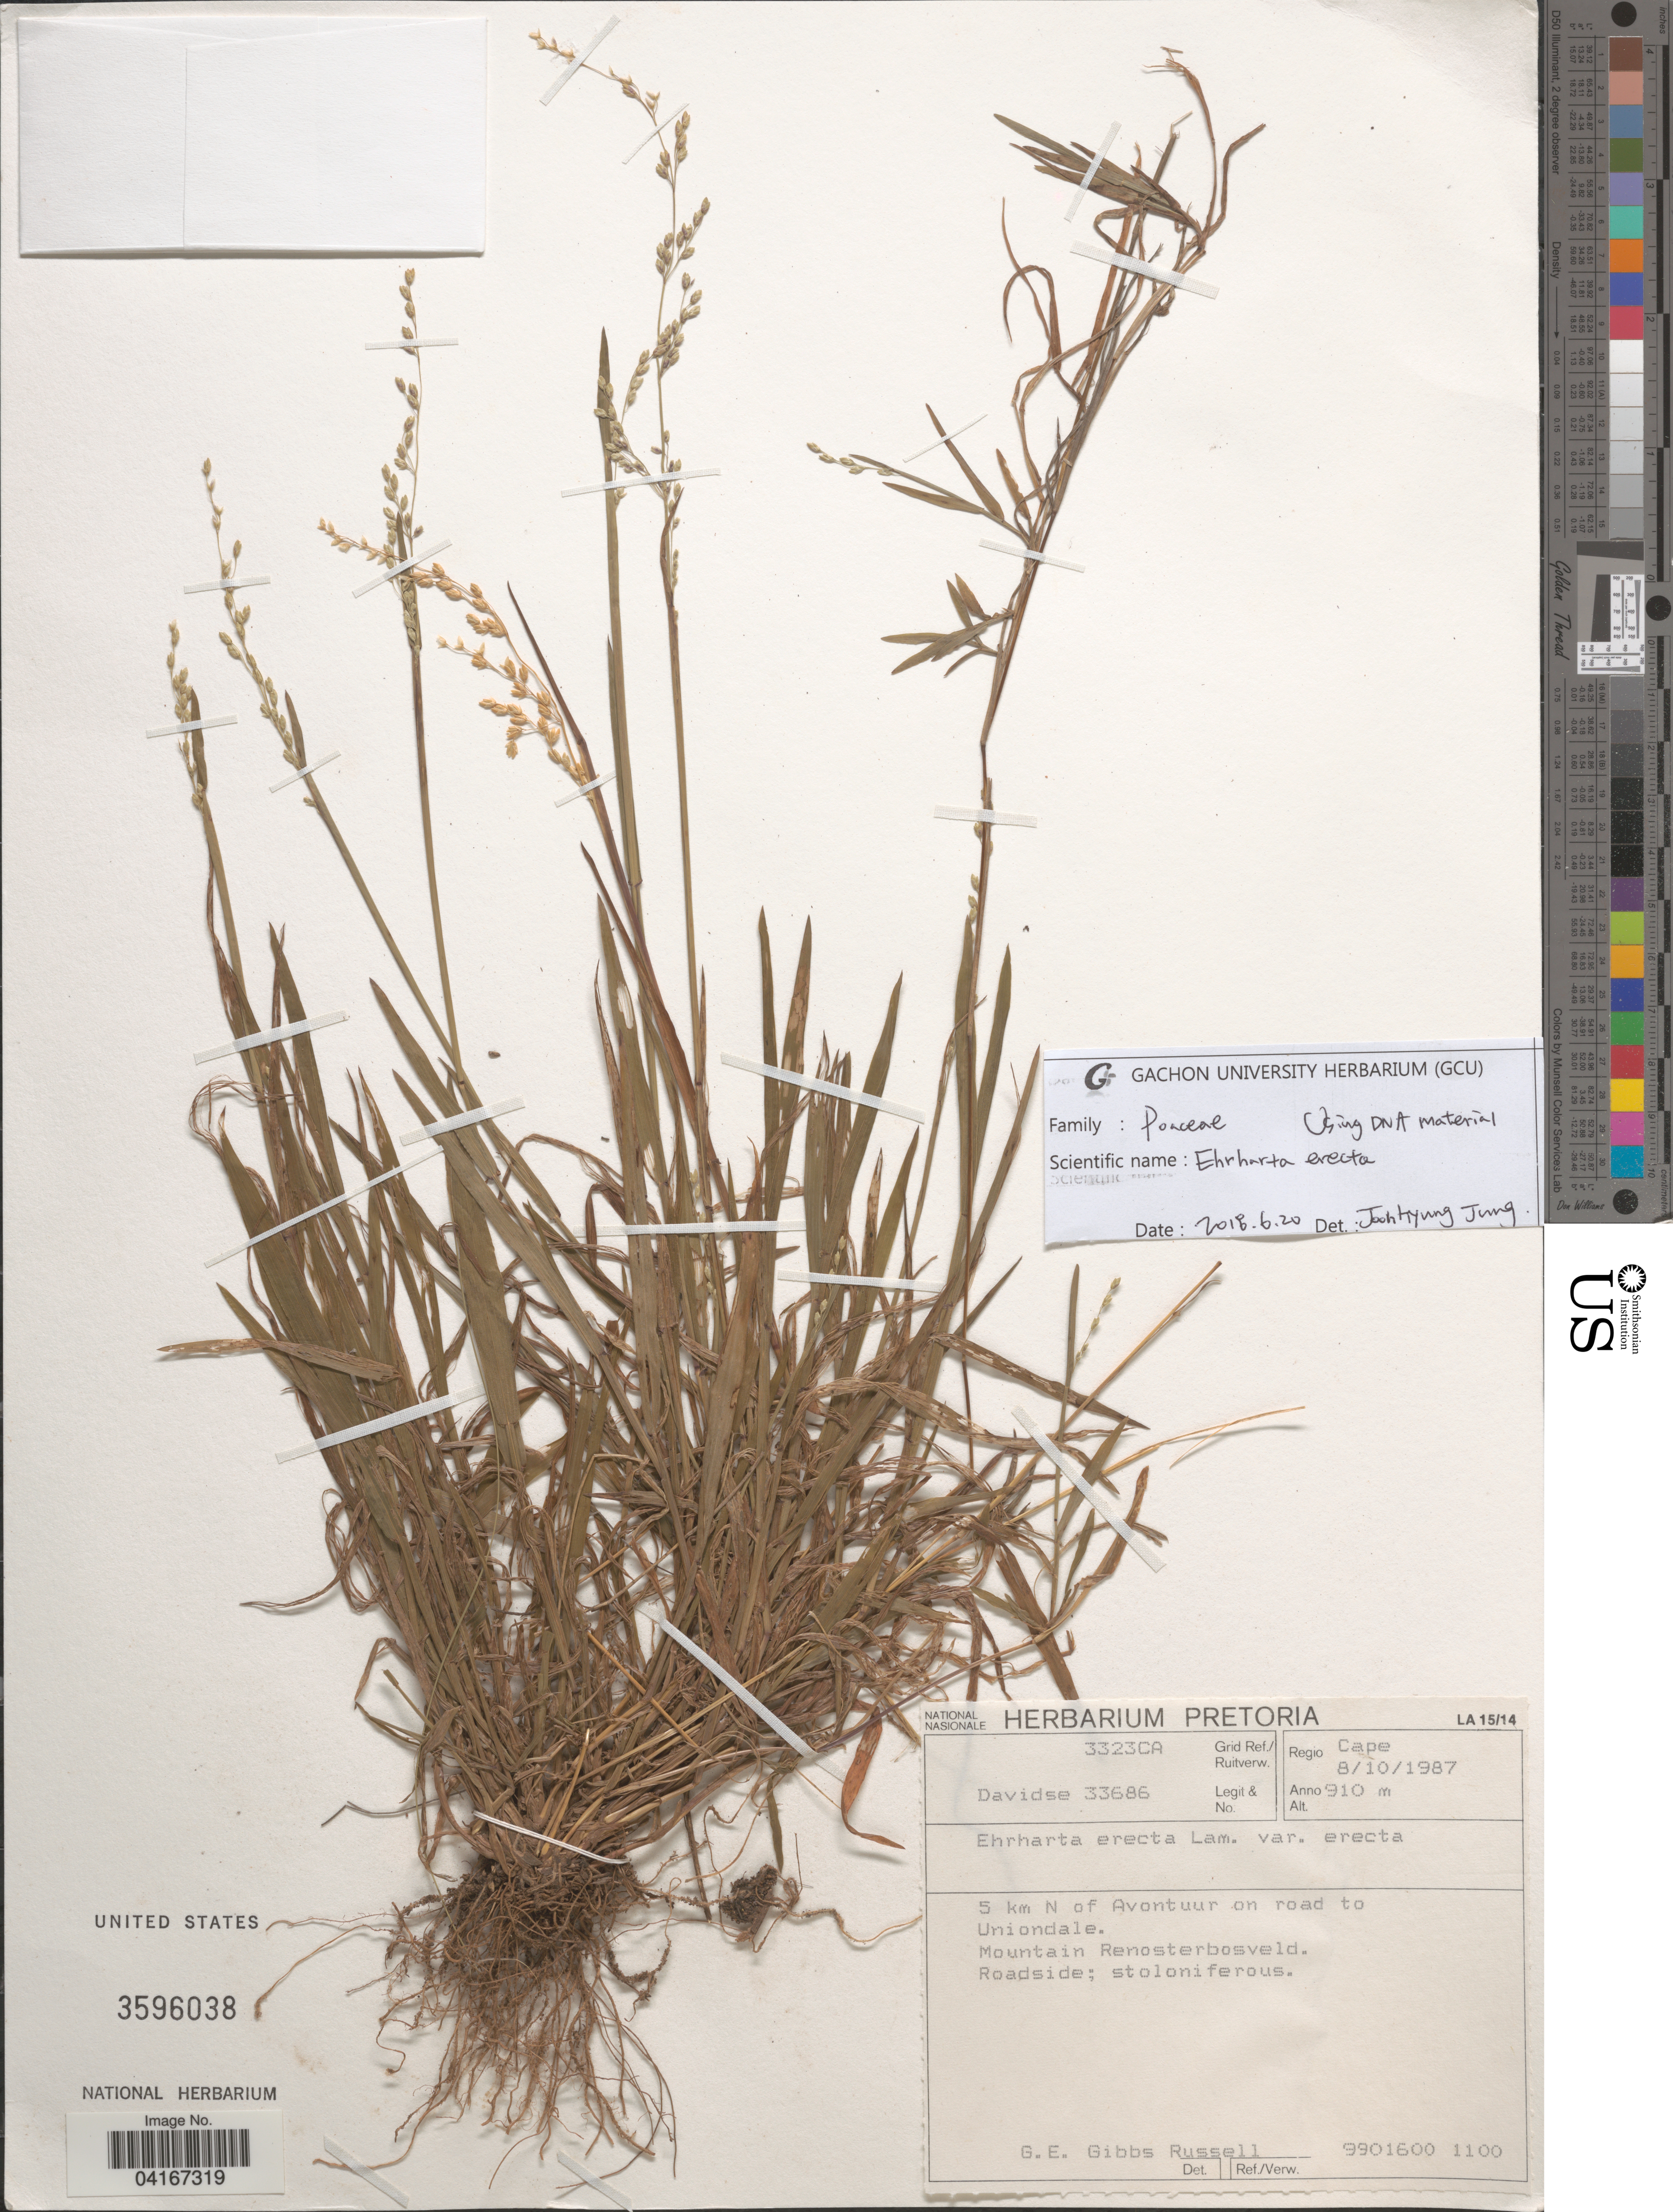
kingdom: Plantae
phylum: Tracheophyta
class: Liliopsida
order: Poales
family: Poaceae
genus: Ehrharta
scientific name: Ehrharta erecta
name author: Lam.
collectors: -. Davidse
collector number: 33686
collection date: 1987-10-08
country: South Africa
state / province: Western Cape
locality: Regio Cape. 5 km N of Avontuur on road to Uniondale. Mountain Renosterbosveld. Grid Ref./Ruitverw. 3323CA.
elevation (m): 910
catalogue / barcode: US 3596038